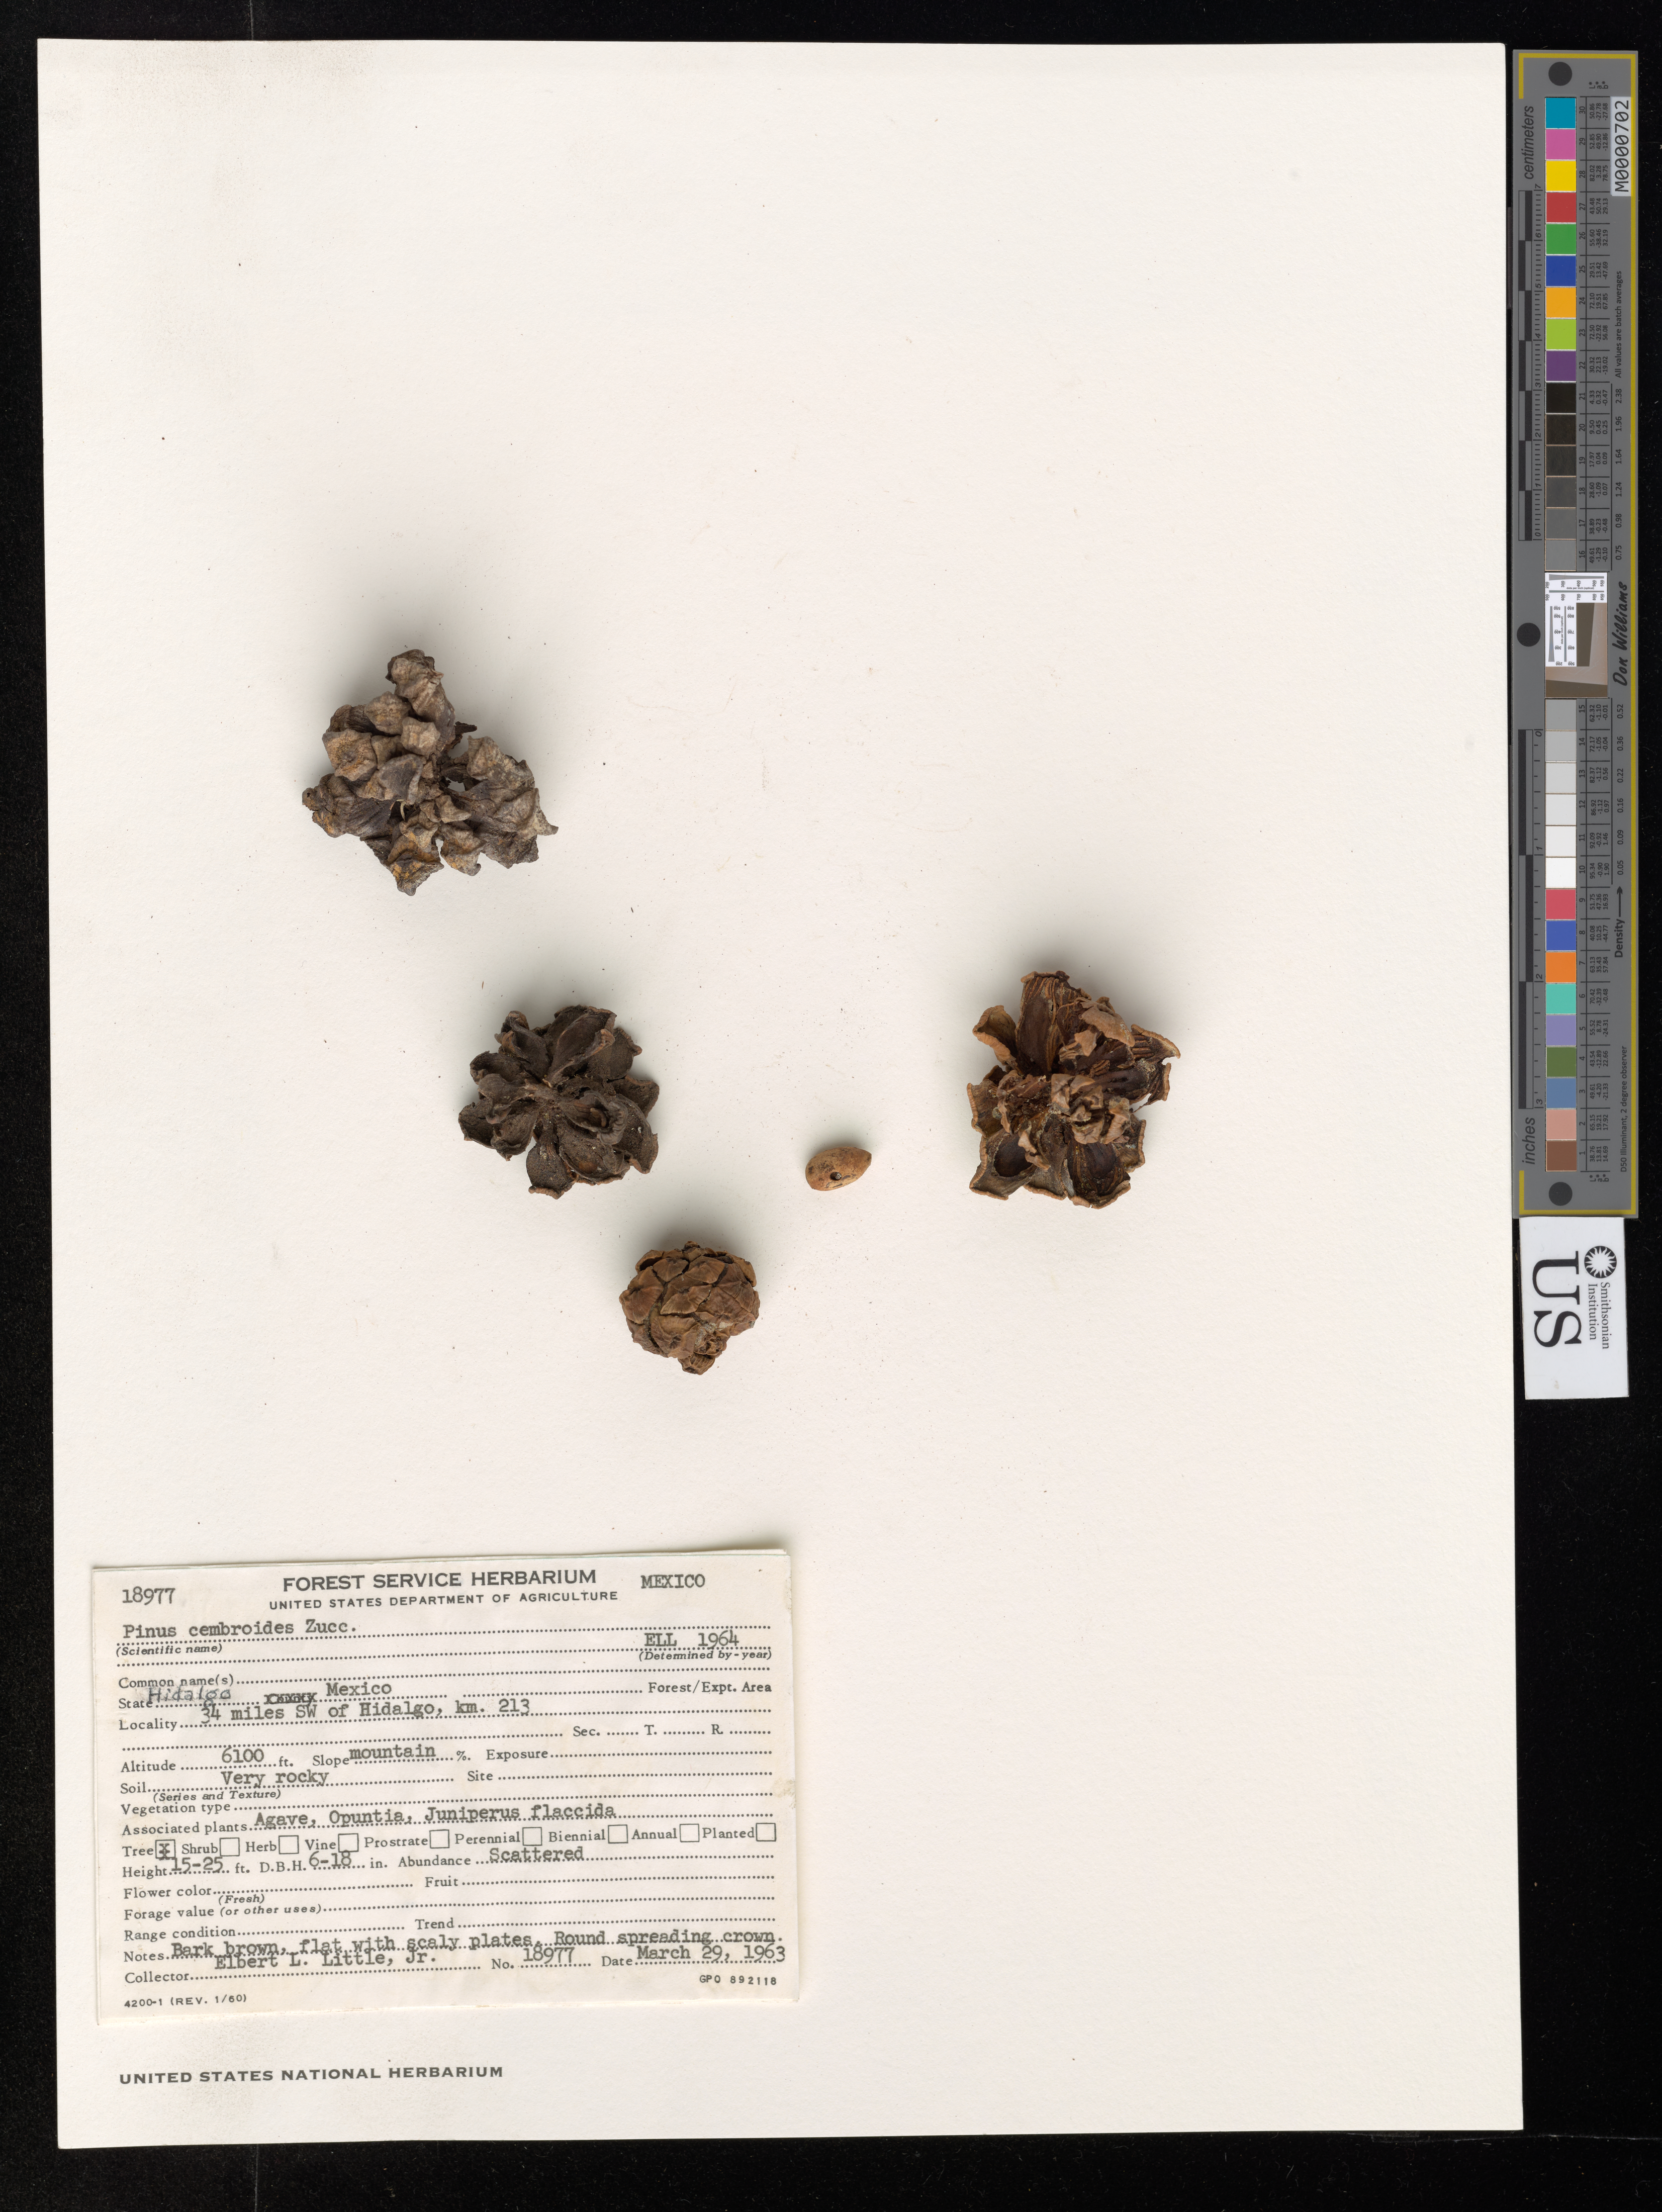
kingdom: Plantae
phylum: Tracheophyta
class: Pinopsida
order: Pinales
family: Pinaceae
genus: Pinus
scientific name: Pinus cembroides subsp. cembroides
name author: Zucc.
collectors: E. L. Little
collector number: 18977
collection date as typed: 29 Mar 1963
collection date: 1963-03-29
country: Mexico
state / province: Hidalgo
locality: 34 mi. SW of Hidalgo, km. 213.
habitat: Slope mountain. Soil very rocky. Associated plants Agave, Opuntia, Juniperus flaccida.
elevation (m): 1859